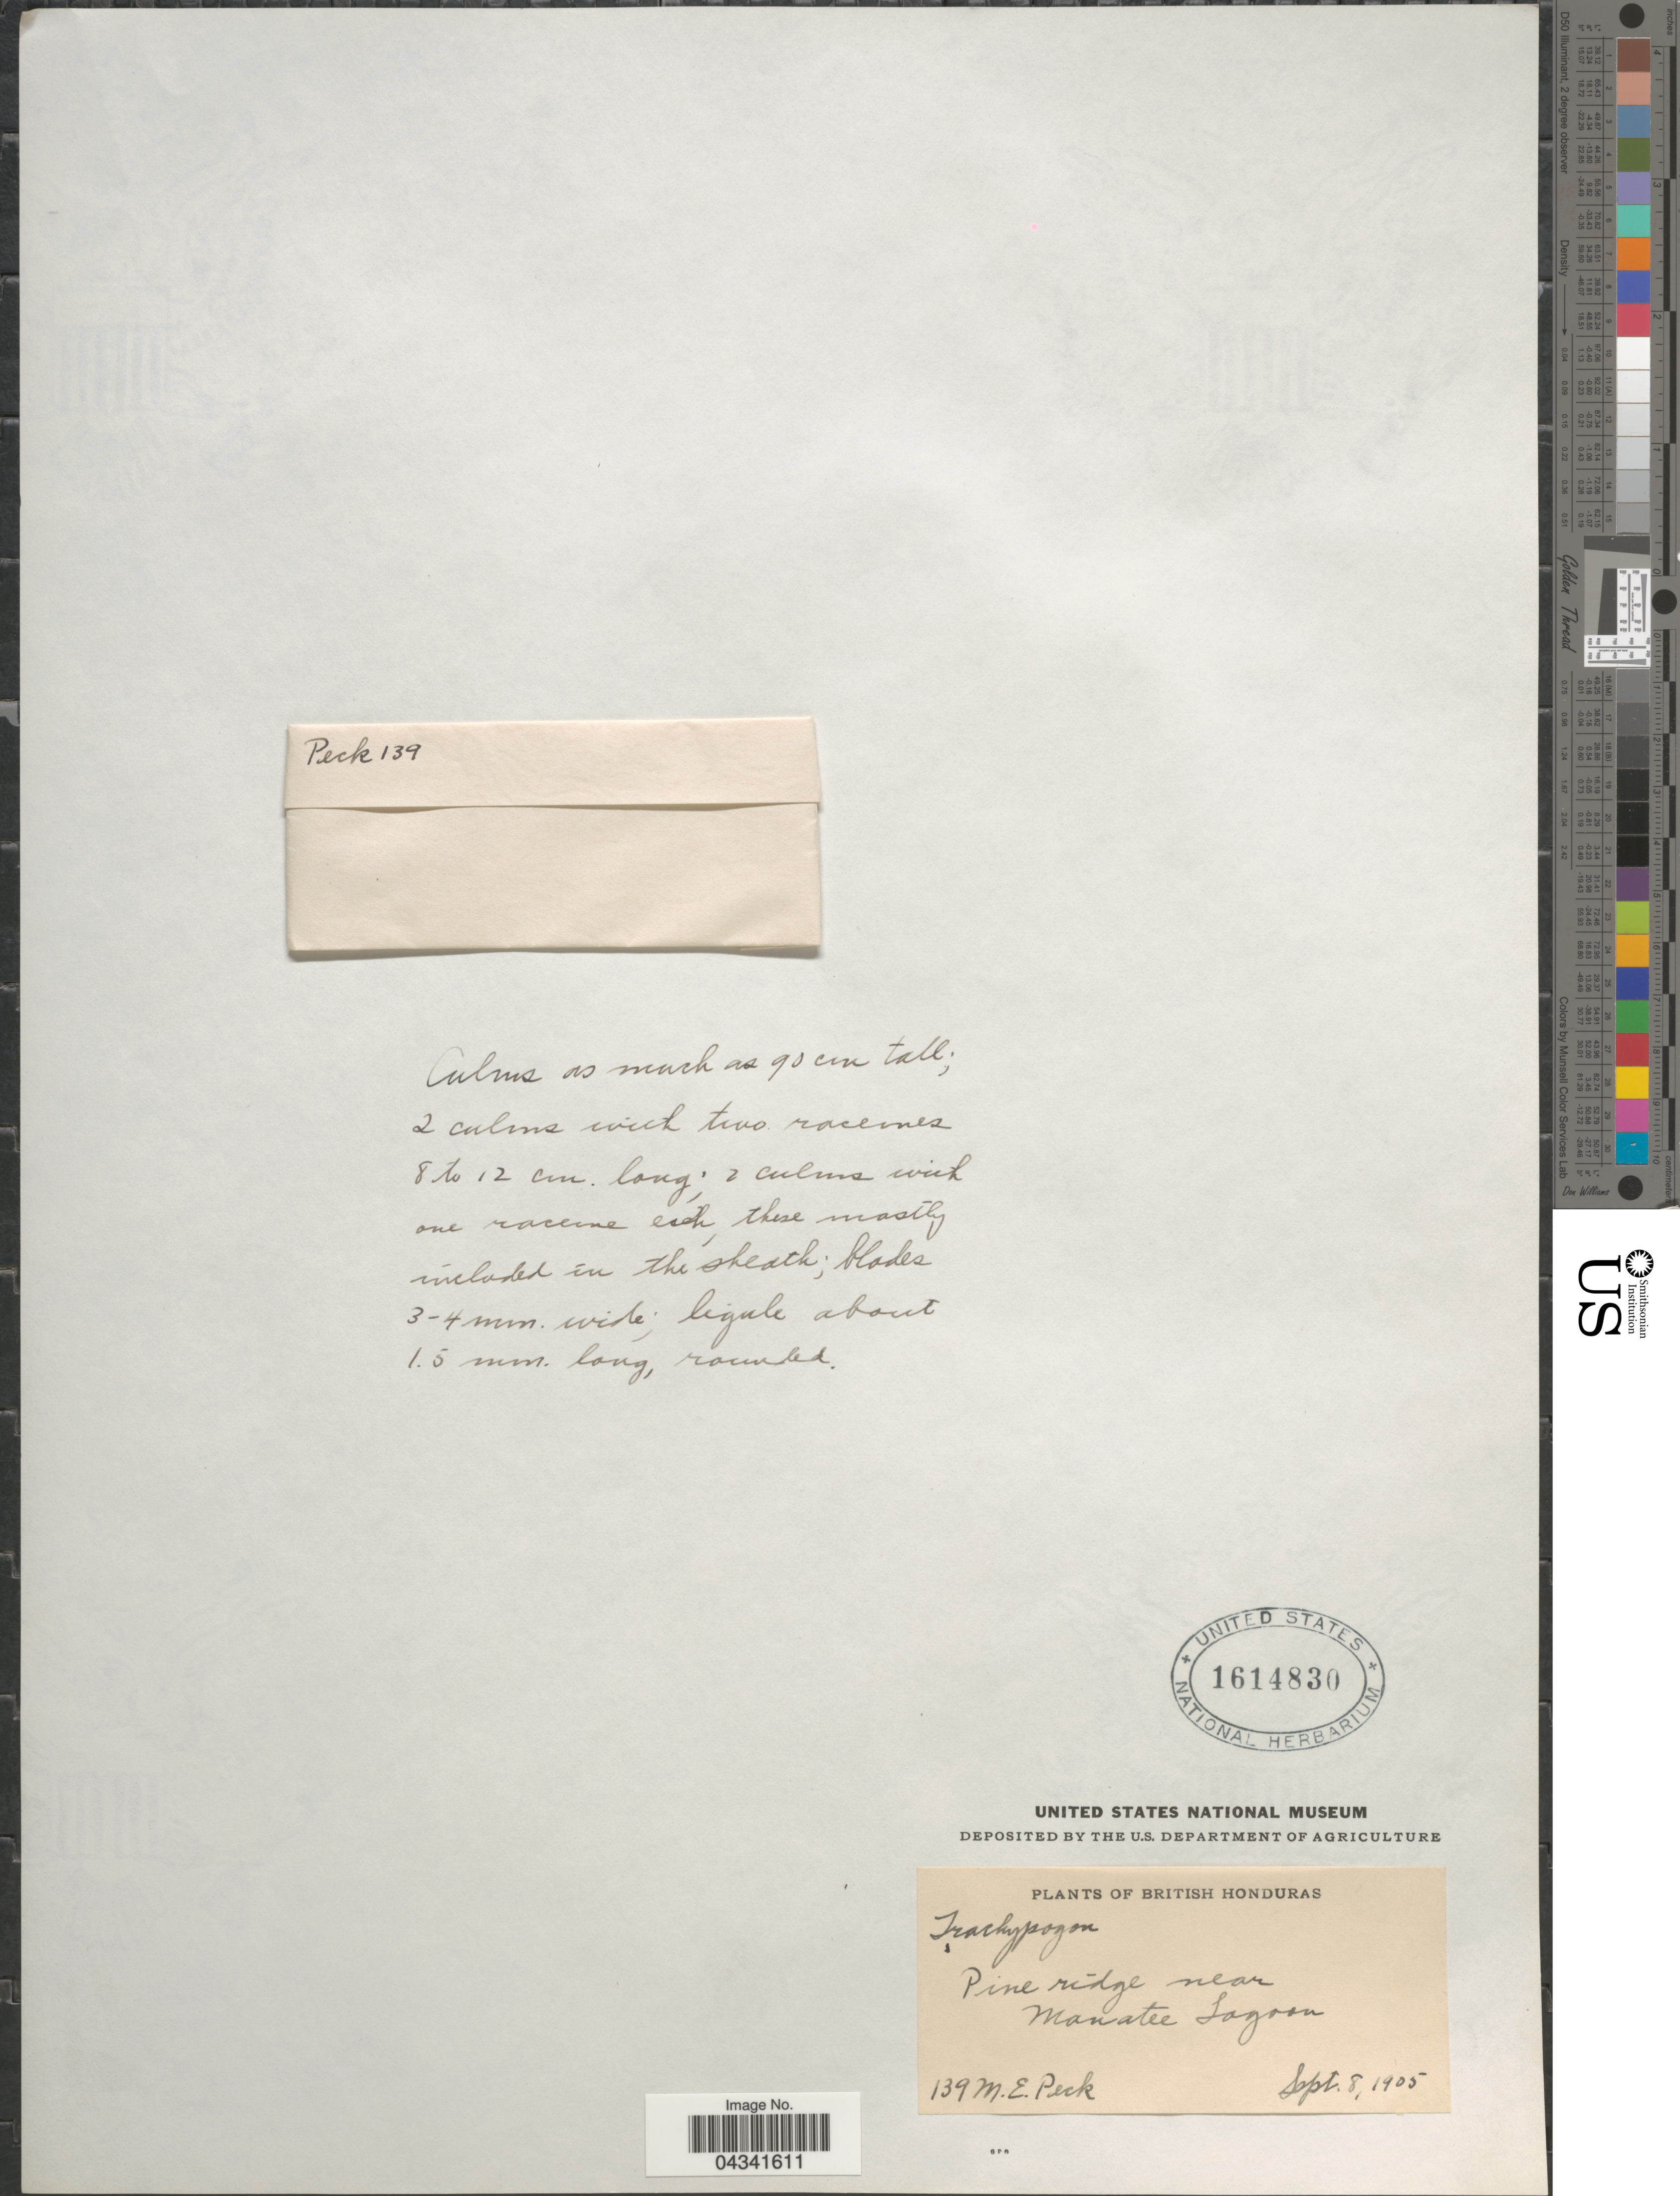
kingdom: Plantae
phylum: Tracheophyta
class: Liliopsida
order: Poales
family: Poaceae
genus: Trachypogon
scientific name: Trachypogon spicatus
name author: (L. f.) Kuntze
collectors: M. E. Peck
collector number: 139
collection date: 1905-09-08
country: Belize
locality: British Honduras. Pine ridge near Manatee Lagoon.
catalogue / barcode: US 1614830